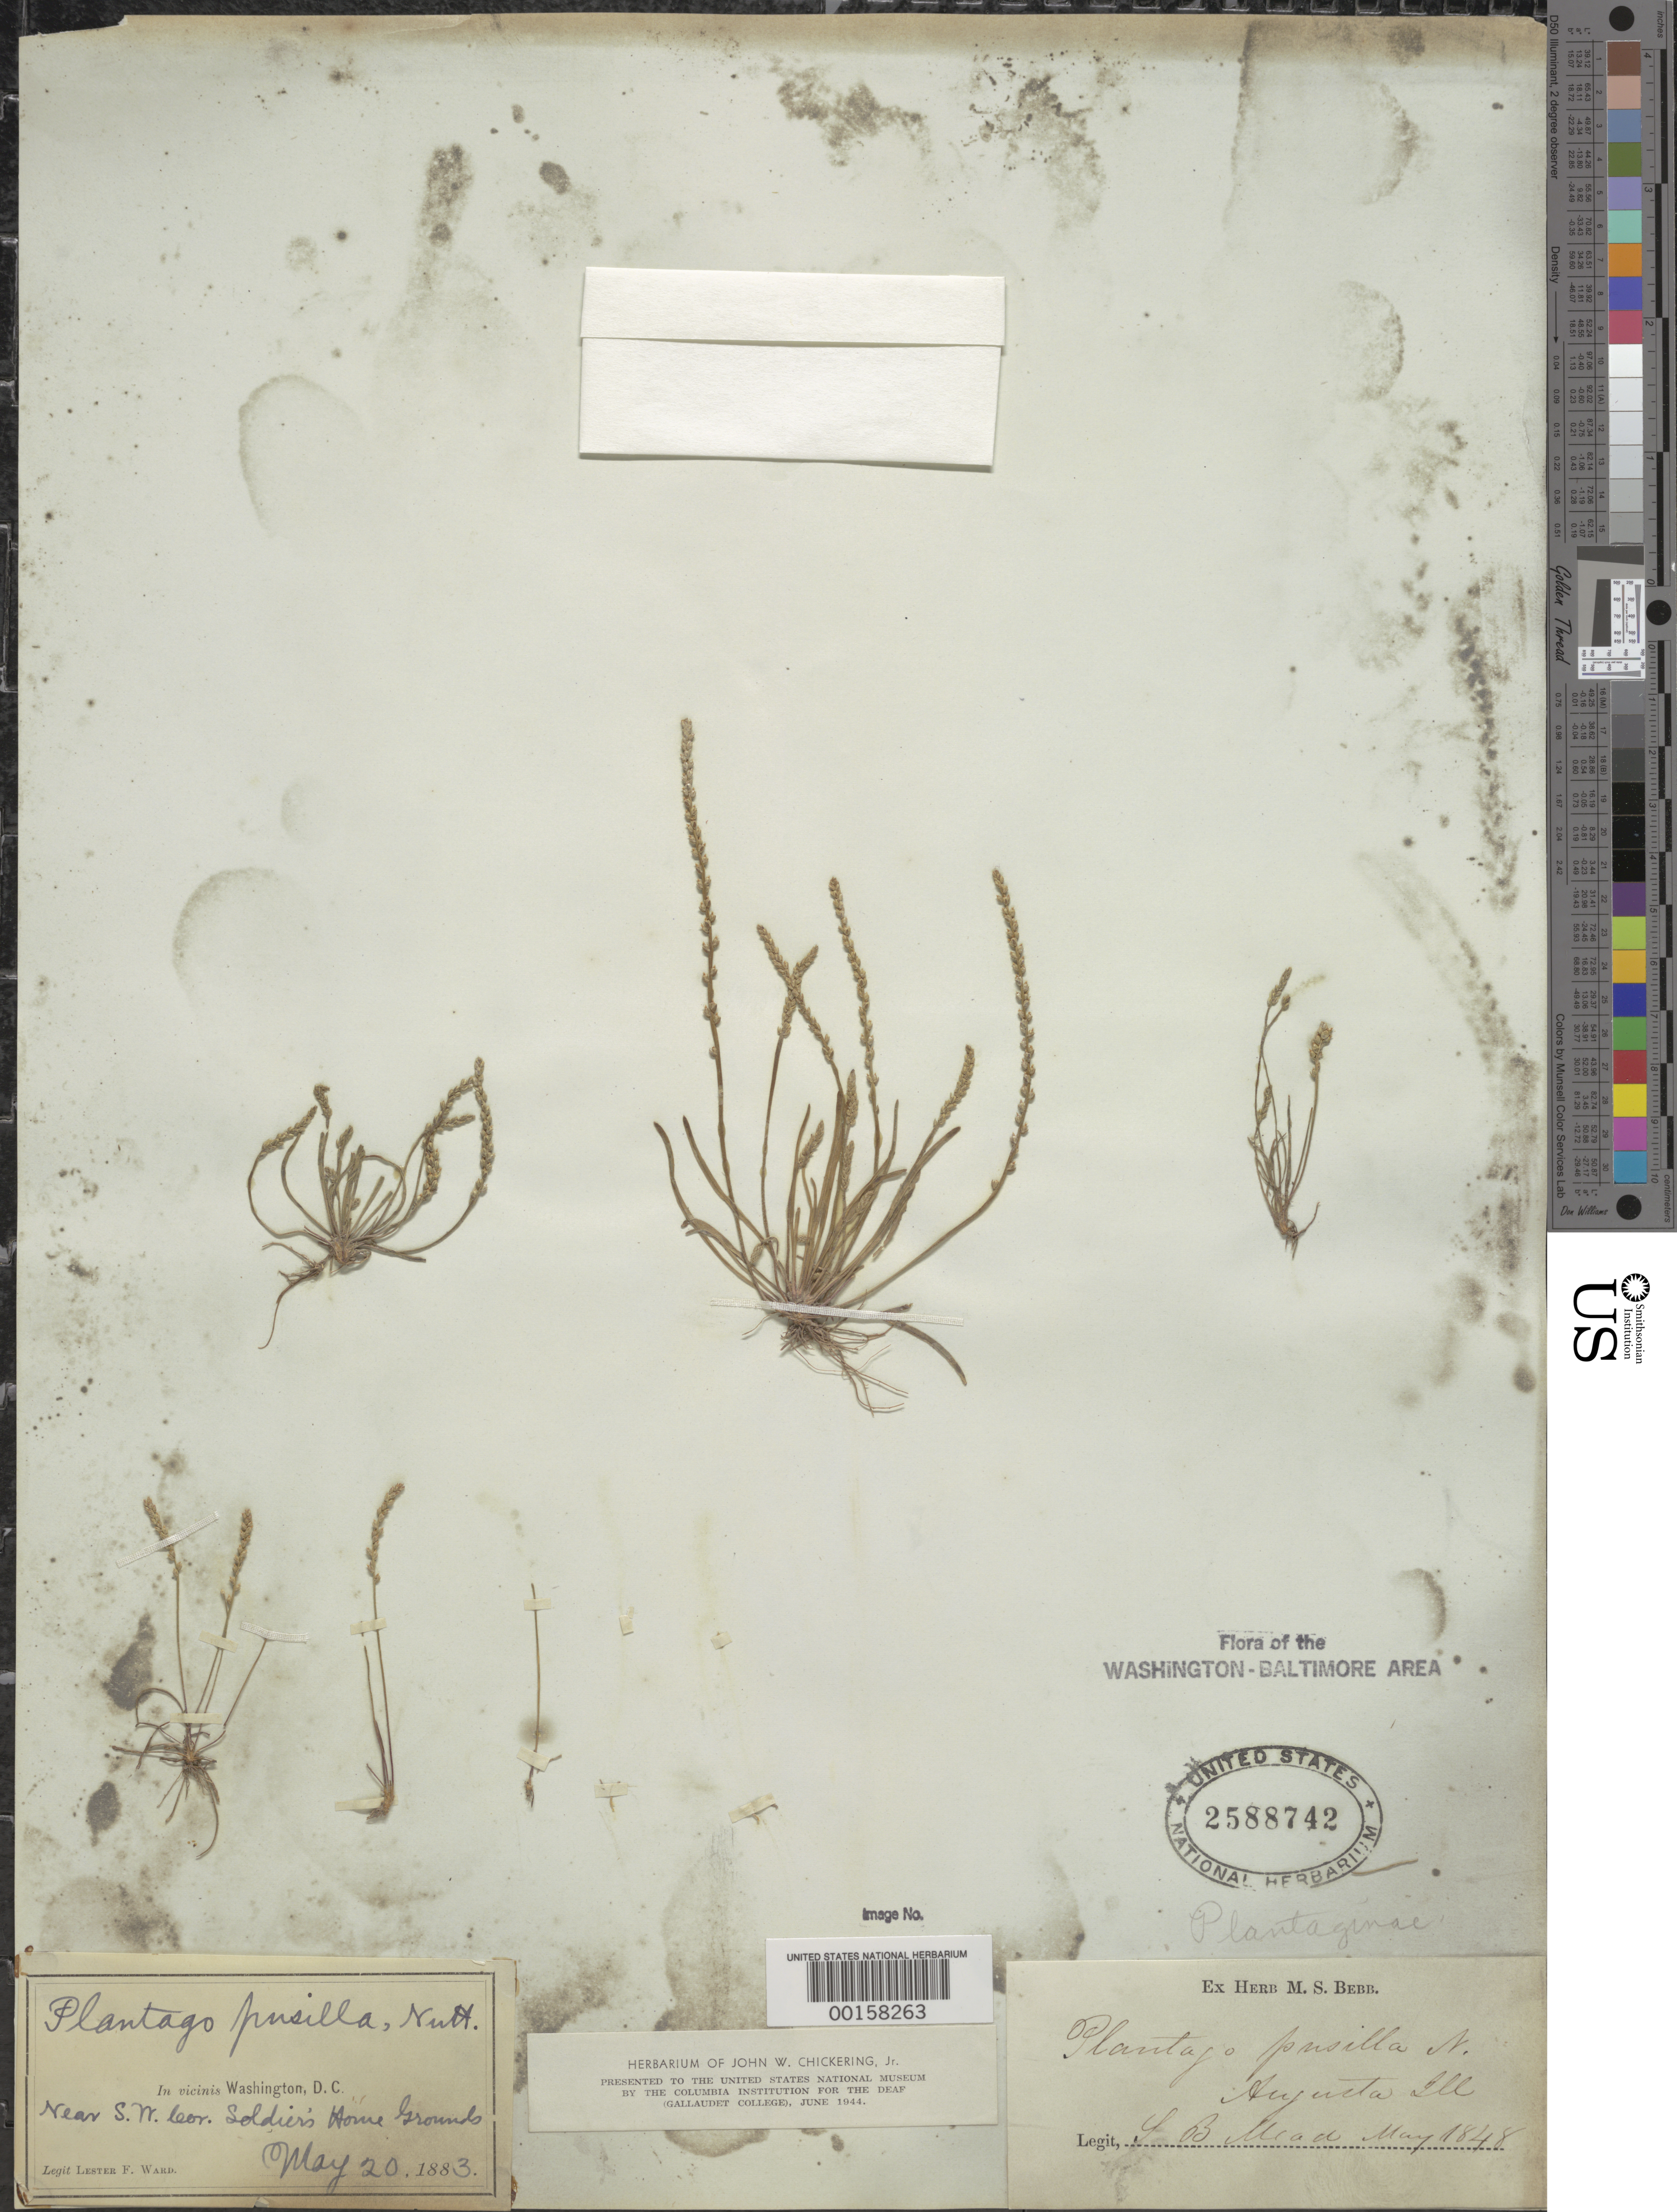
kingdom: Plantae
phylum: Tracheophyta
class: Magnoliopsida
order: Lamiales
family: Plantaginaceae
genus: Plantago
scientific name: Plantago pusilla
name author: Nutt.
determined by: Ward, Lester F.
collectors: L. Mead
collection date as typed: May 1848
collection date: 1848-05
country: United States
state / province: District of Columbia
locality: Soldiers Home grounds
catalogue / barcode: US 2588742